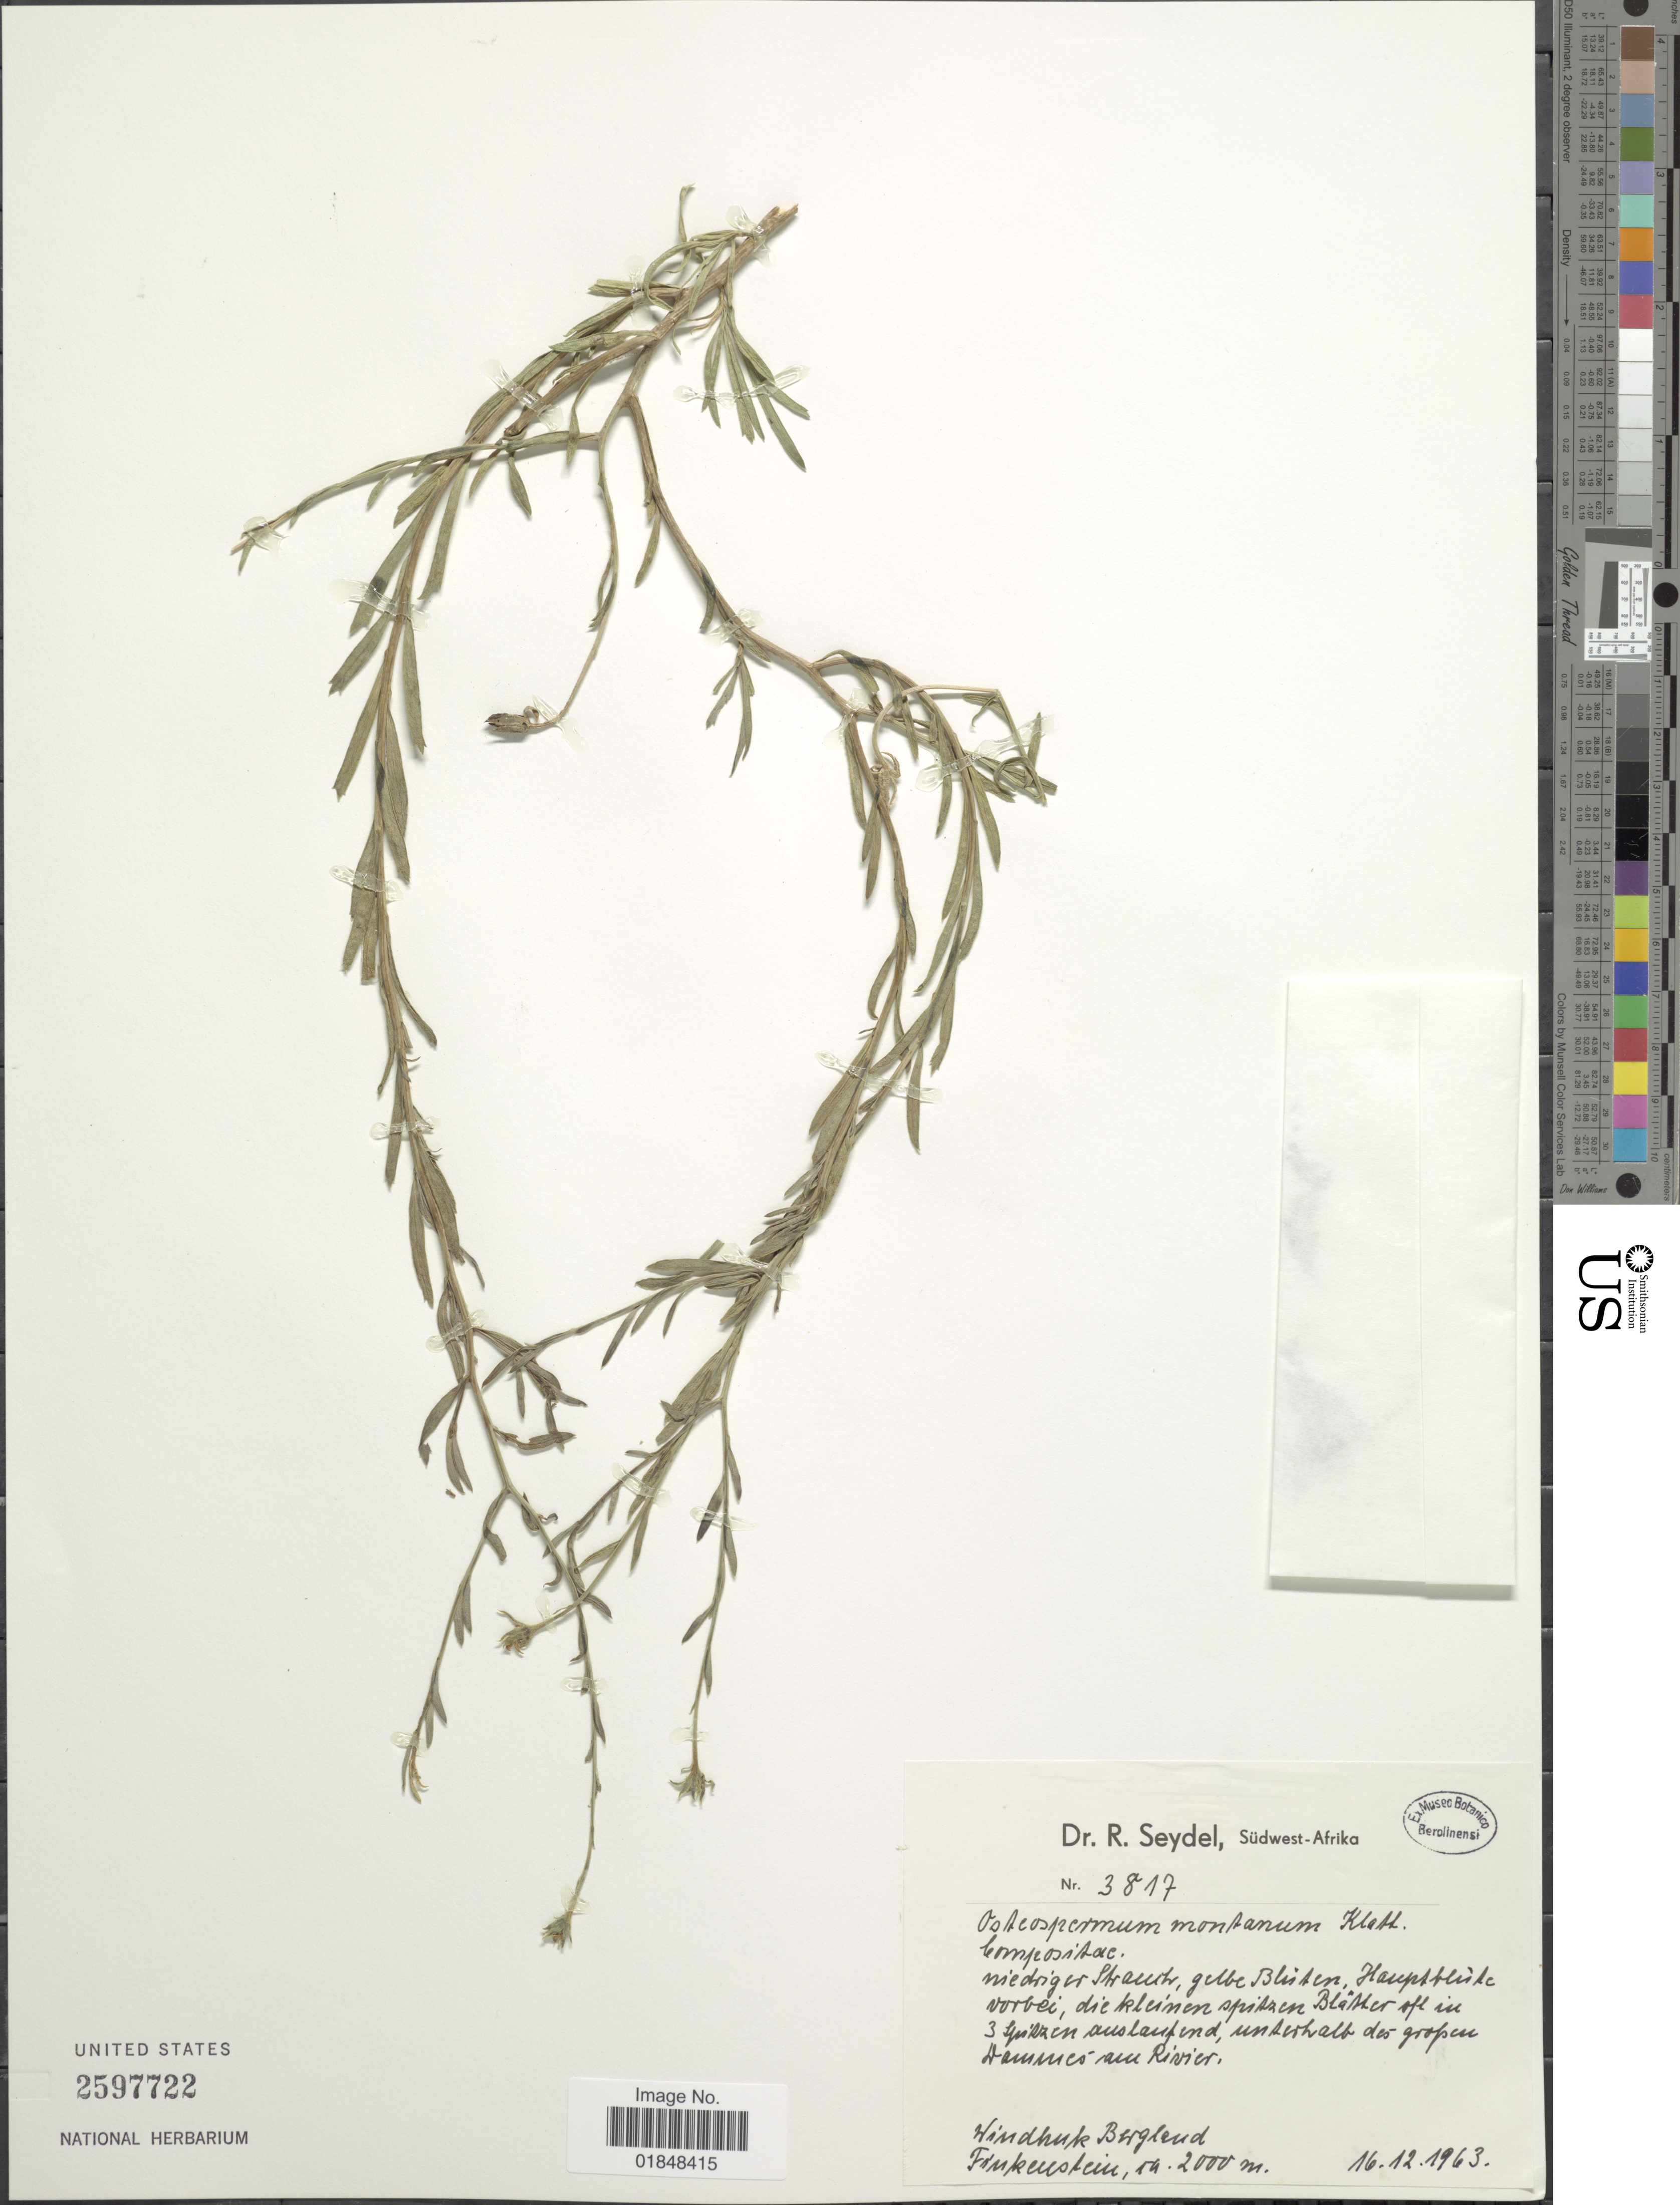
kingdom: Plantae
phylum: Tracheophyta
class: Magnoliopsida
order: Asterales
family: Asteraceae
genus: Osteospermum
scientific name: Osteospermum montanum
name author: Klatt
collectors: R. Seydel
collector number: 3817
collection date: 1963-12-16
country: Namibia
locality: Sud-west Afrika. Windhuk Bergland, Finkenstein, [illegible text]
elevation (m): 2000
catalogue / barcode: US 2597722